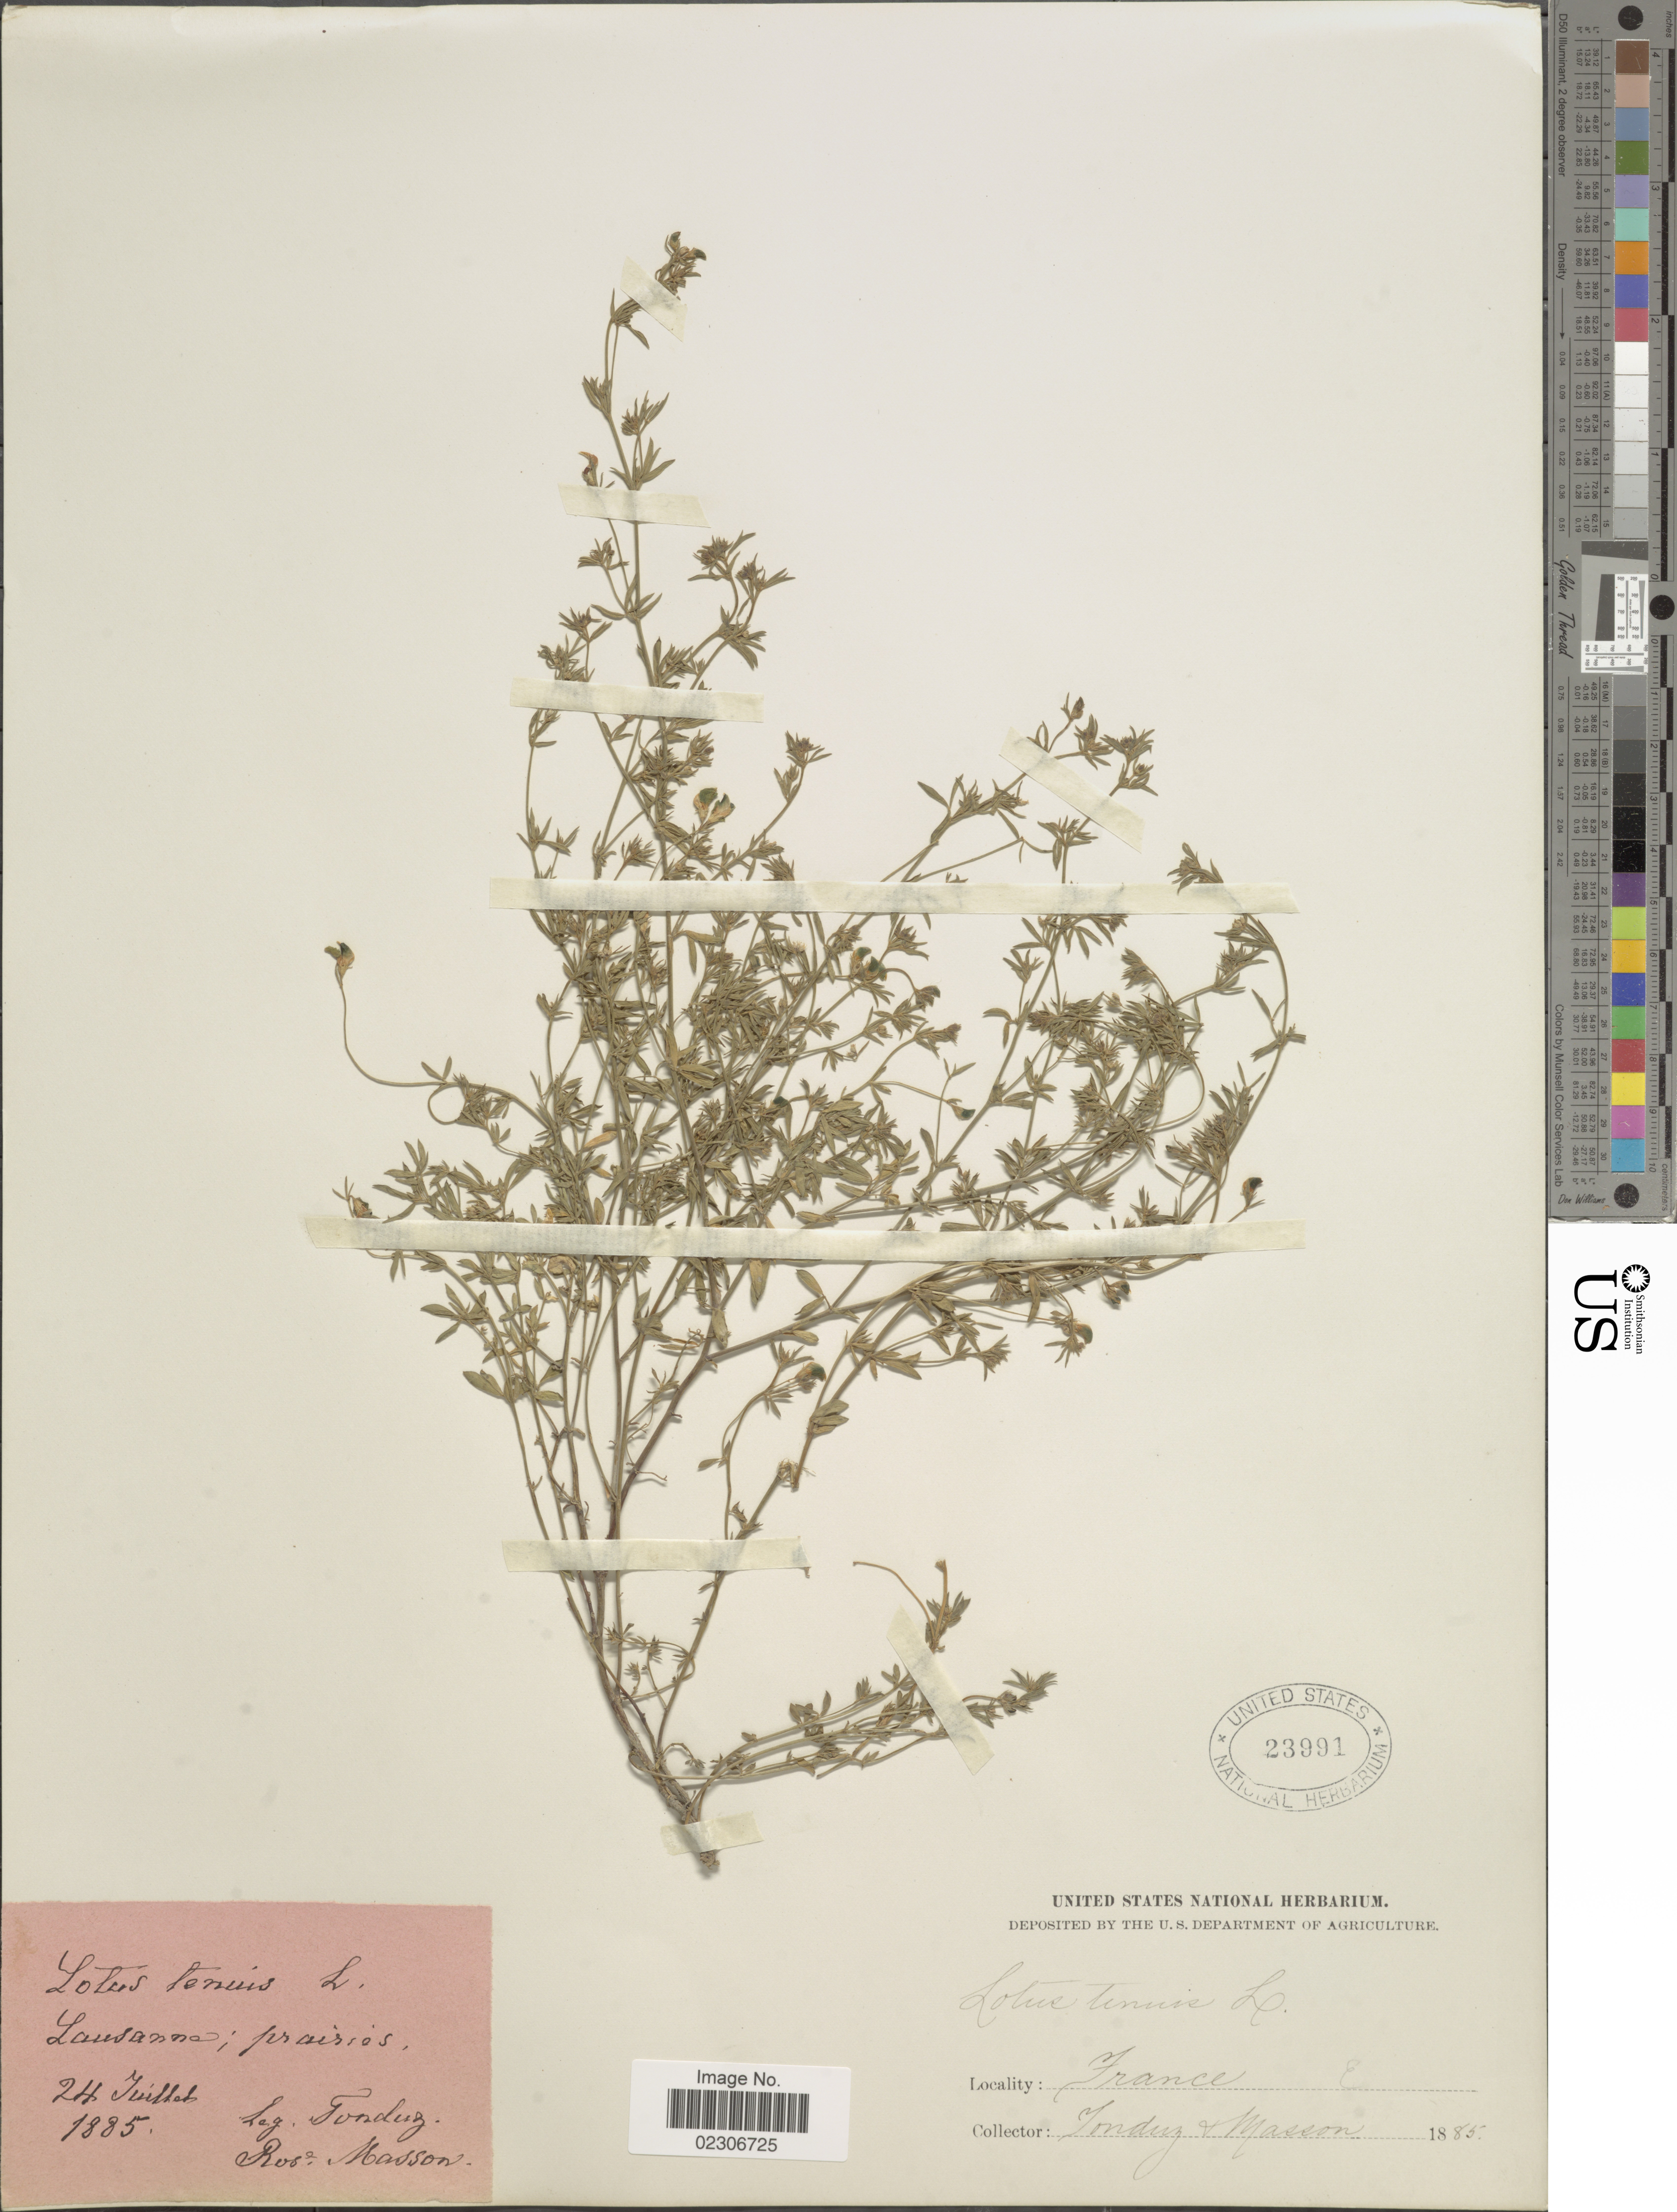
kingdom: Plantae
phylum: Tracheophyta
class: Magnoliopsida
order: Fabales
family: Fabaceae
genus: Lotus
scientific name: Lotus tenuis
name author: Waldst. & Kit.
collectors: A. Tonduz & -. Masson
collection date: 1885-07-24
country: France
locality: Lausanna; prairies, France.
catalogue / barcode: US 23991